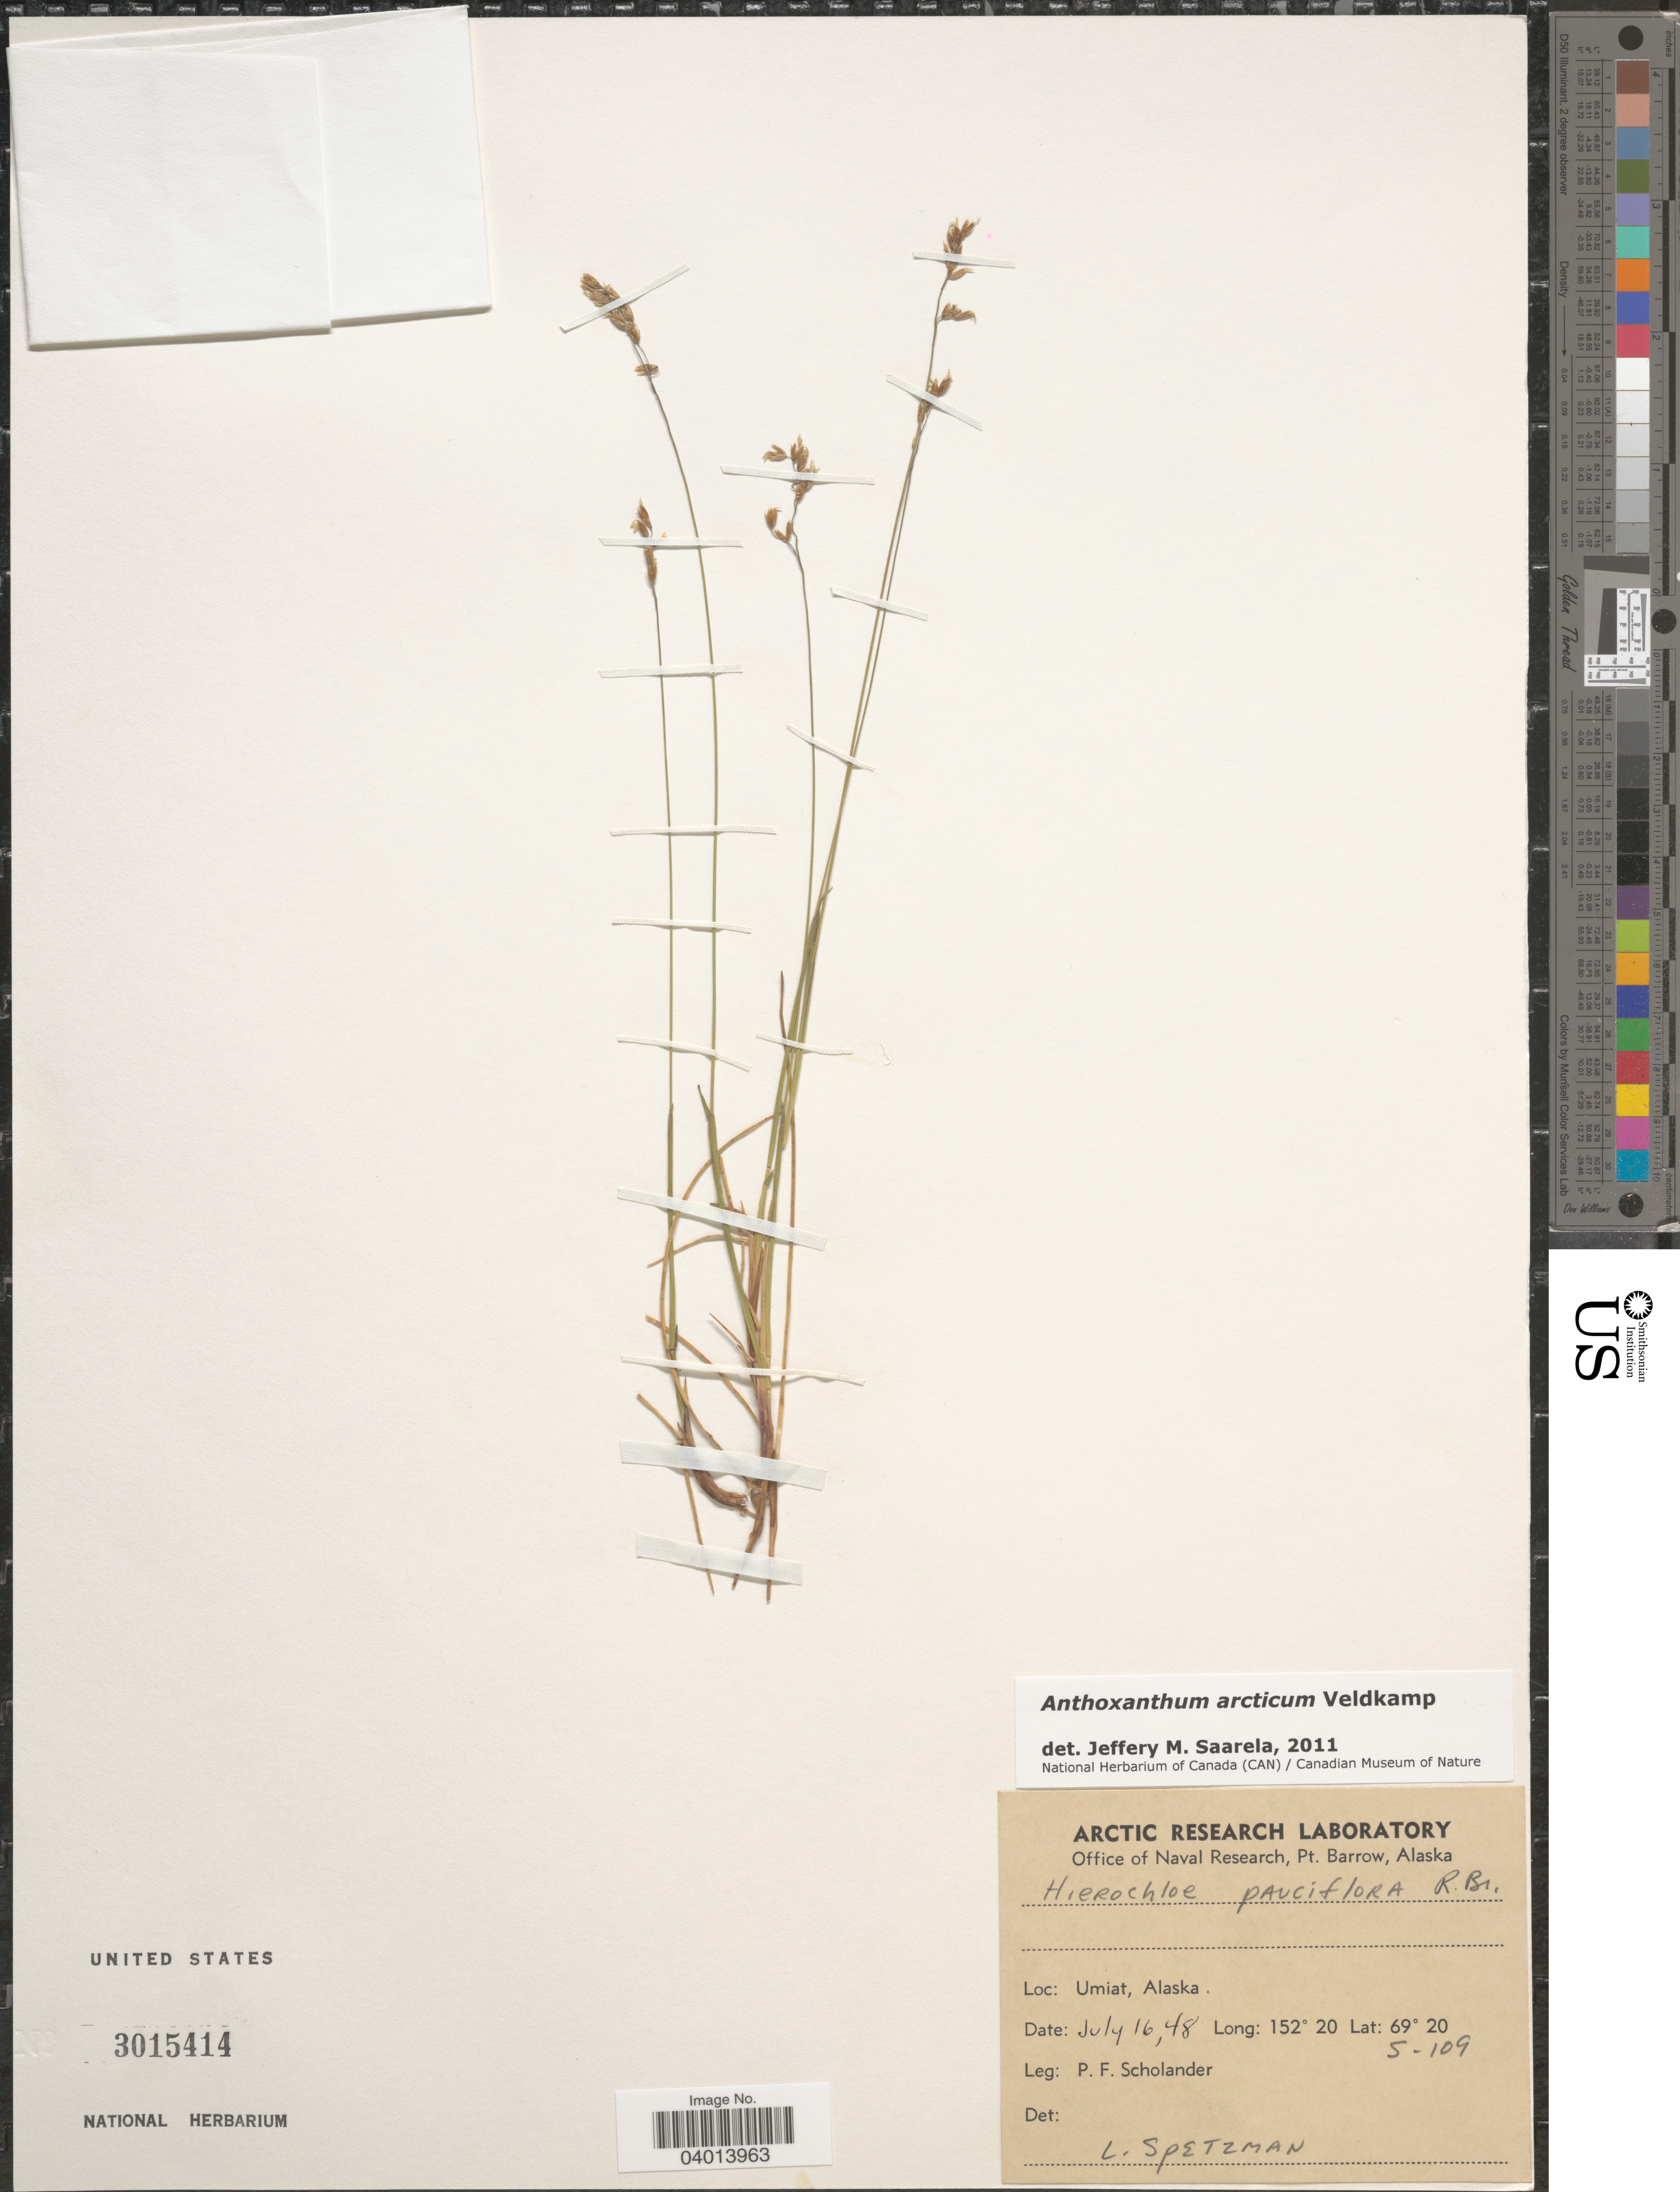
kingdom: Plantae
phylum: Tracheophyta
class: Liliopsida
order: Poales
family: Poaceae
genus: Anthoxanthum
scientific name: Anthoxanthum arcticum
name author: Veldkamp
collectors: P. Scholander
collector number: S-109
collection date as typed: Transcribed d/m/y: 16/7/48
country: United States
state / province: Alaska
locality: Umiat.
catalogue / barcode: US 3015414